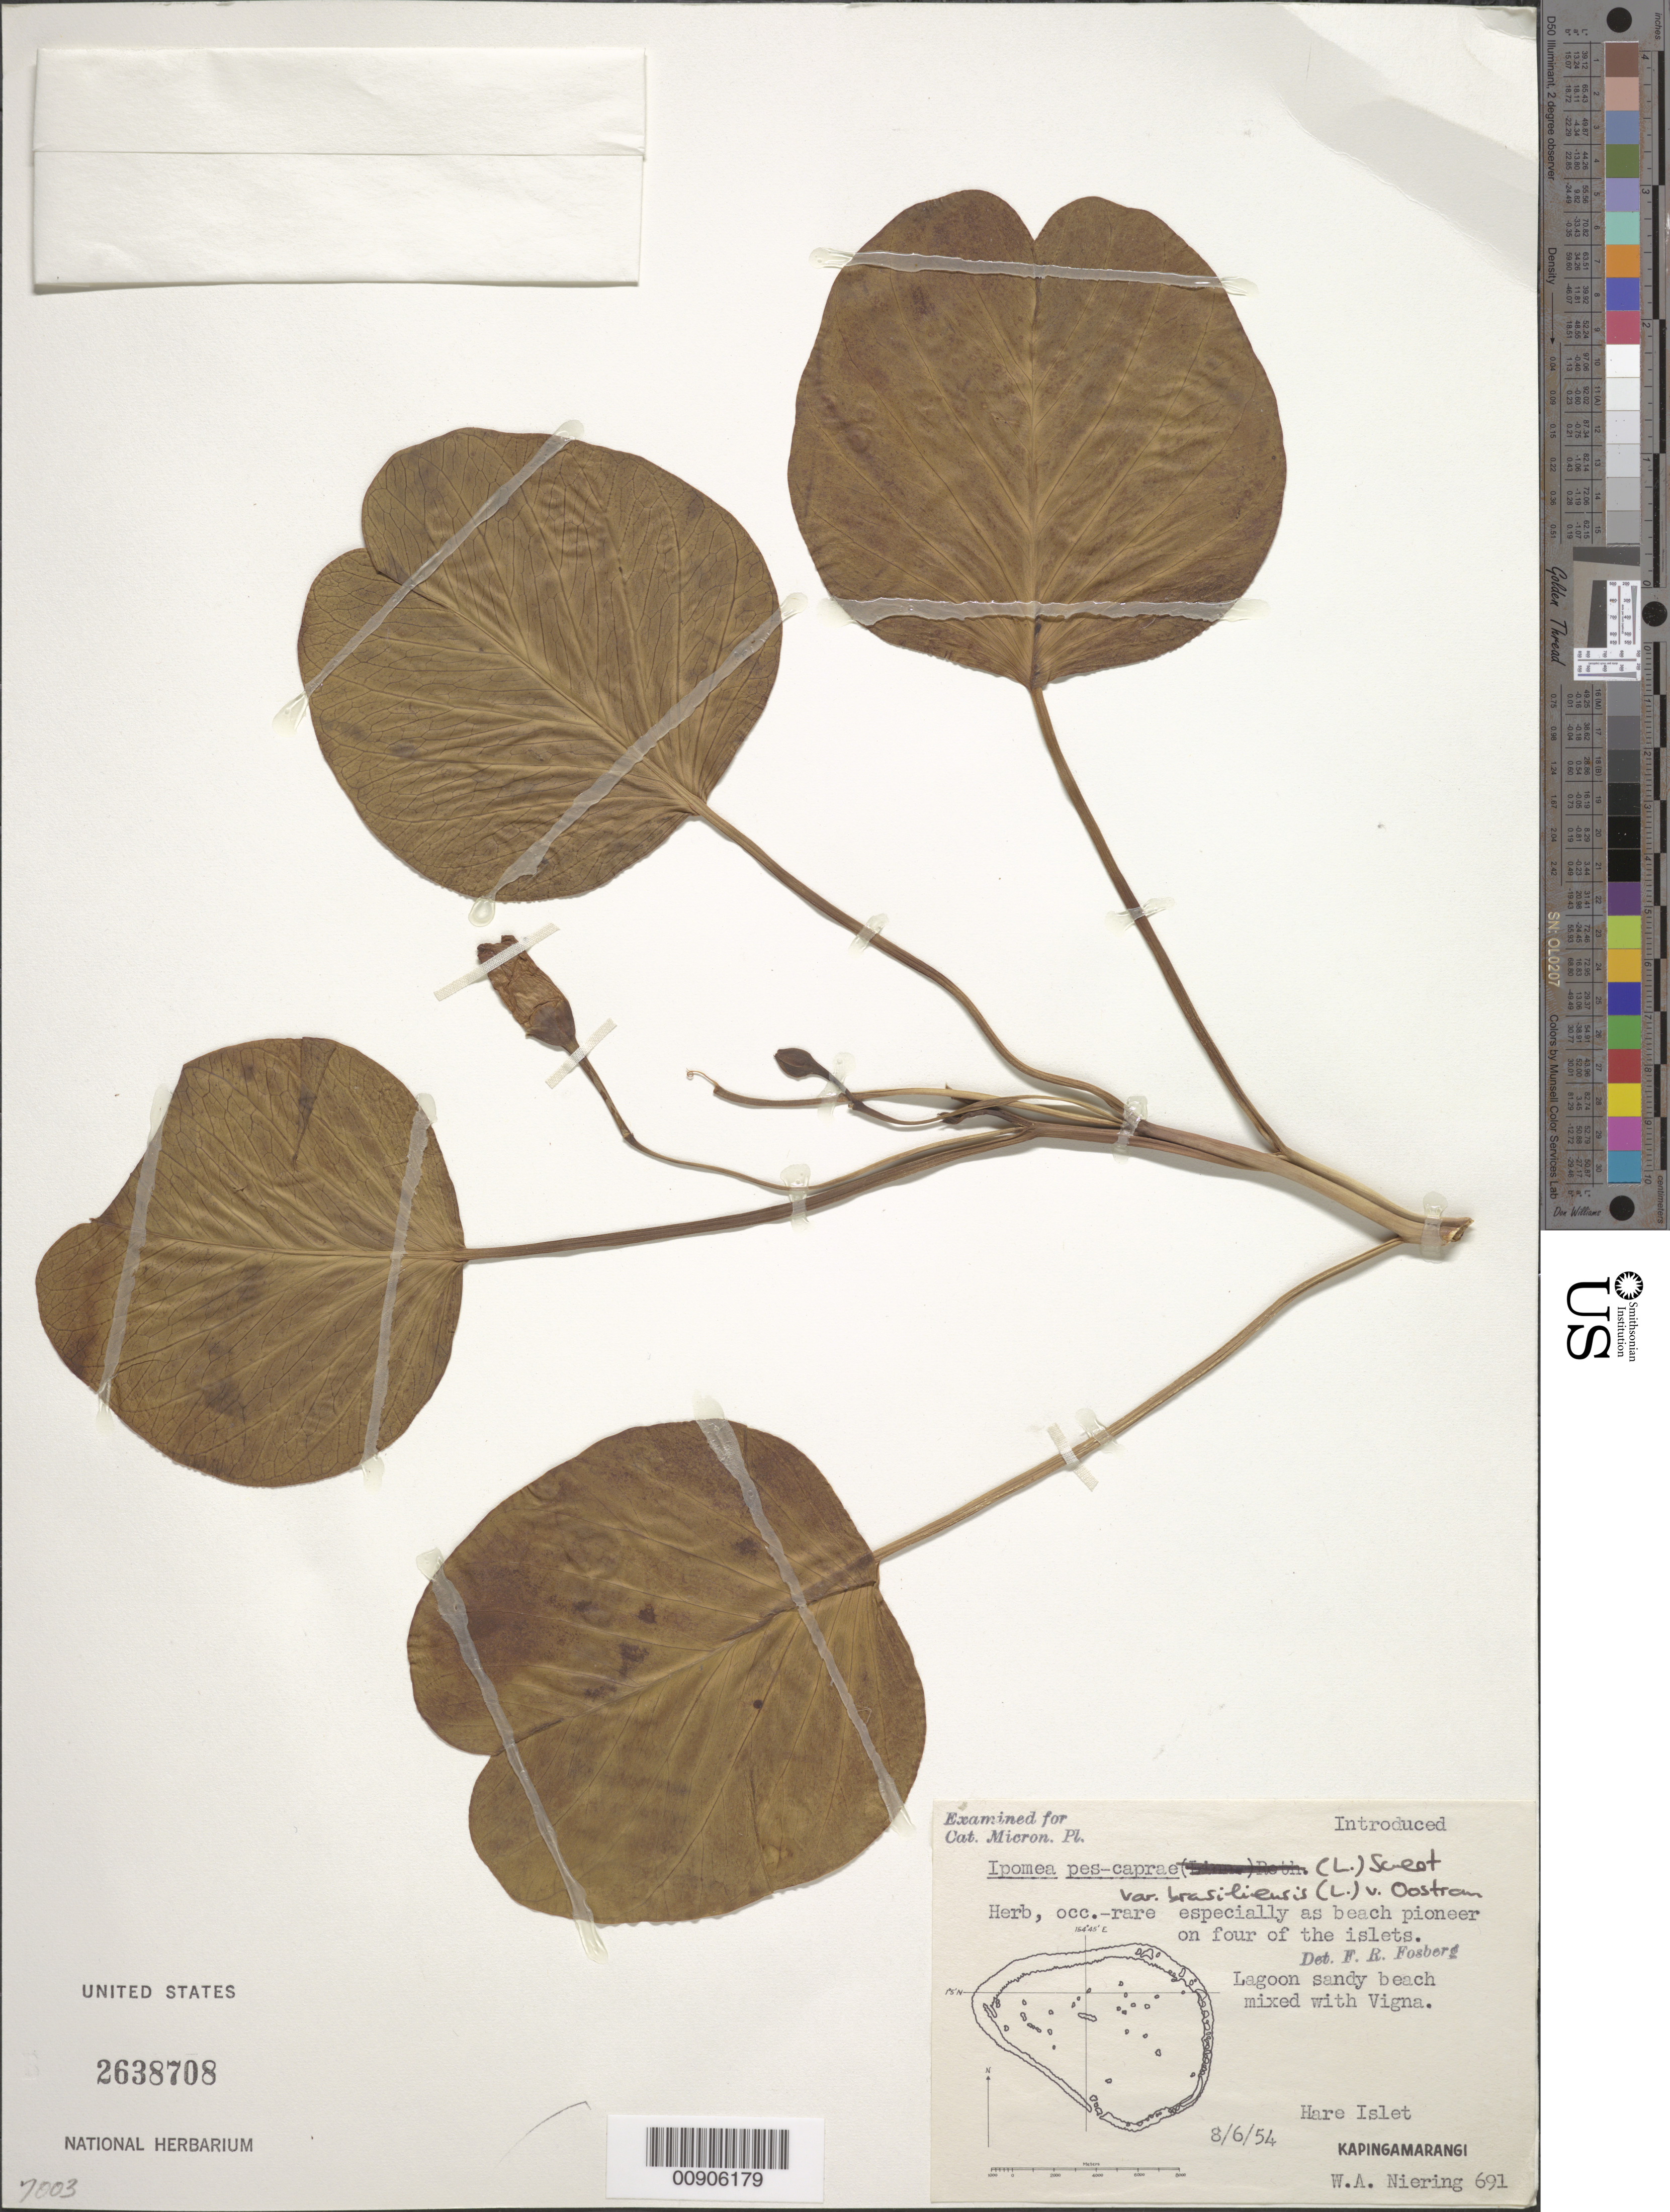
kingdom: Plantae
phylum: Tracheophyta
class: Magnoliopsida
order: Solanales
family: Convolvulaceae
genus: Ipomoea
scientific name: Ipomoea pes-caprae subsp. brasiliensis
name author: (L.) Ooststr.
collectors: W. Niering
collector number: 691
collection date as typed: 08 Jun 1954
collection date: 1954-06-08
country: Micronesia, Federated States of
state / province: Pohnpei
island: Kapingamarangi Atoll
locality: Hare Islet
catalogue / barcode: US 2638708